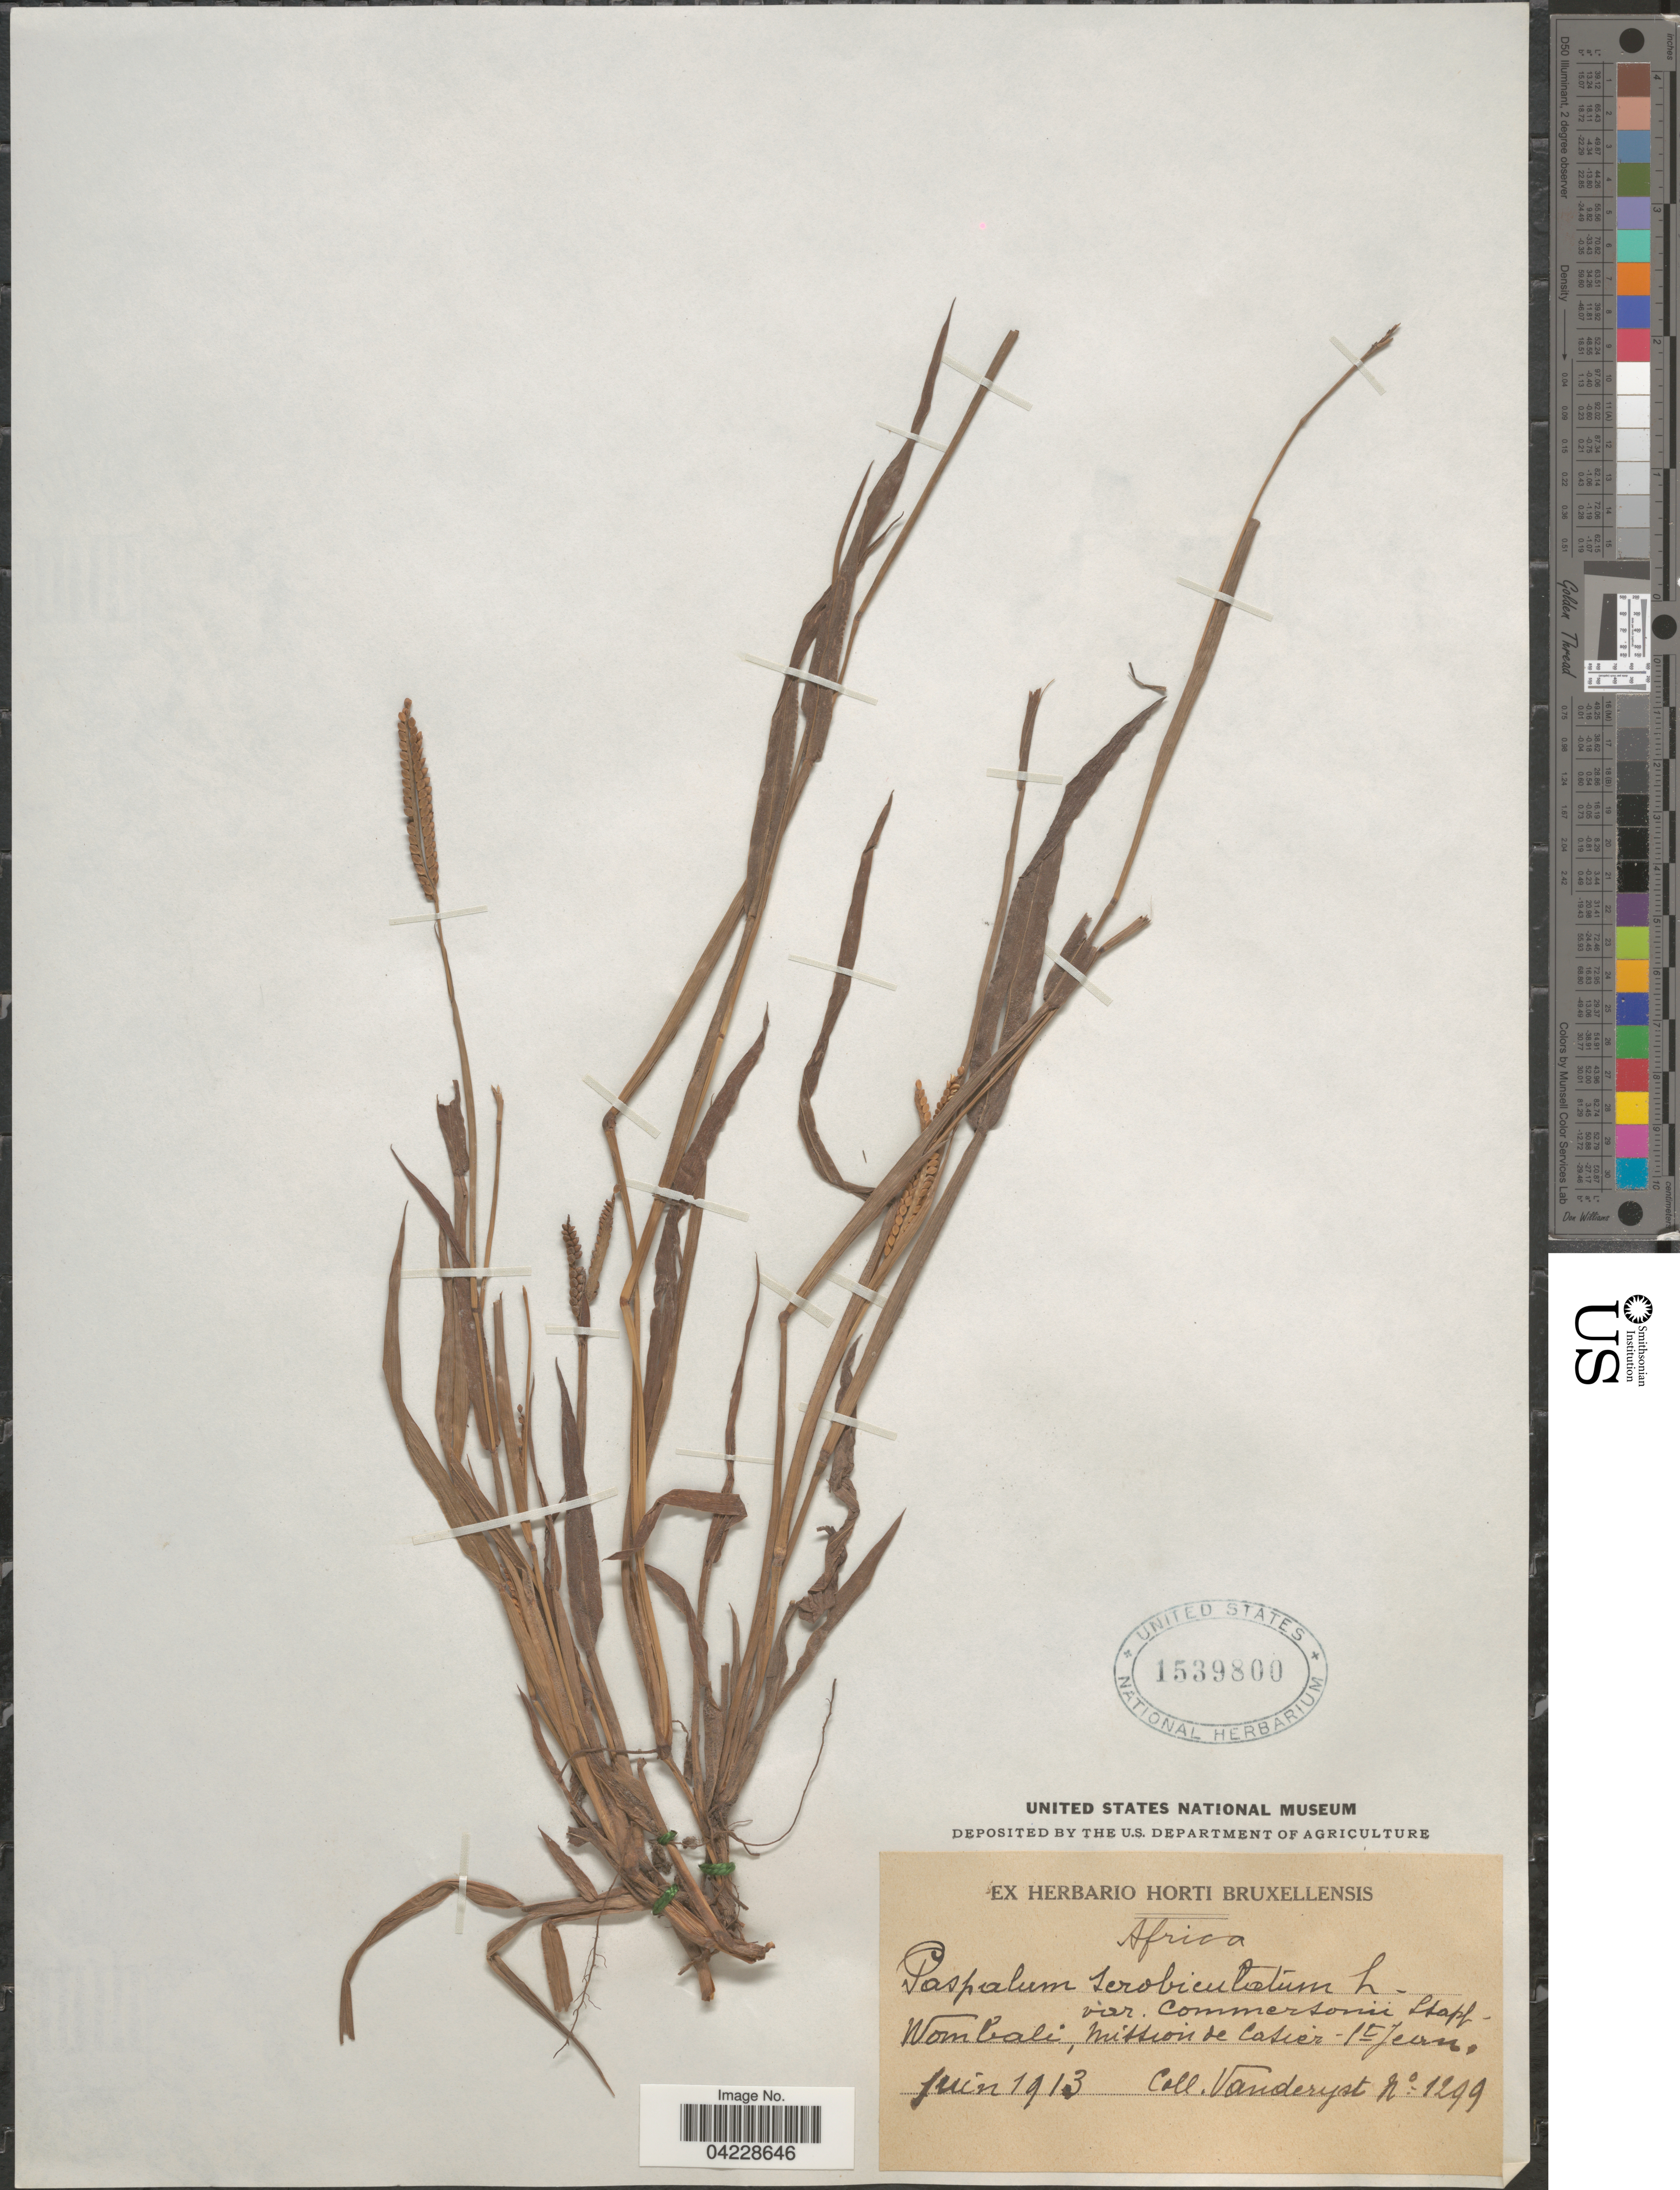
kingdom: Plantae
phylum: Tracheophyta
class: Liliopsida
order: Poales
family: Poaceae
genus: Paspalum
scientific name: Paspalum scrobiculatum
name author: L.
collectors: Vanderyst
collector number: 1299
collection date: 1913-06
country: Congo, Democratic Republic of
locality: Africa. Wombali, mission de Casier - St. Jean.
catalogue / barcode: US 1539800